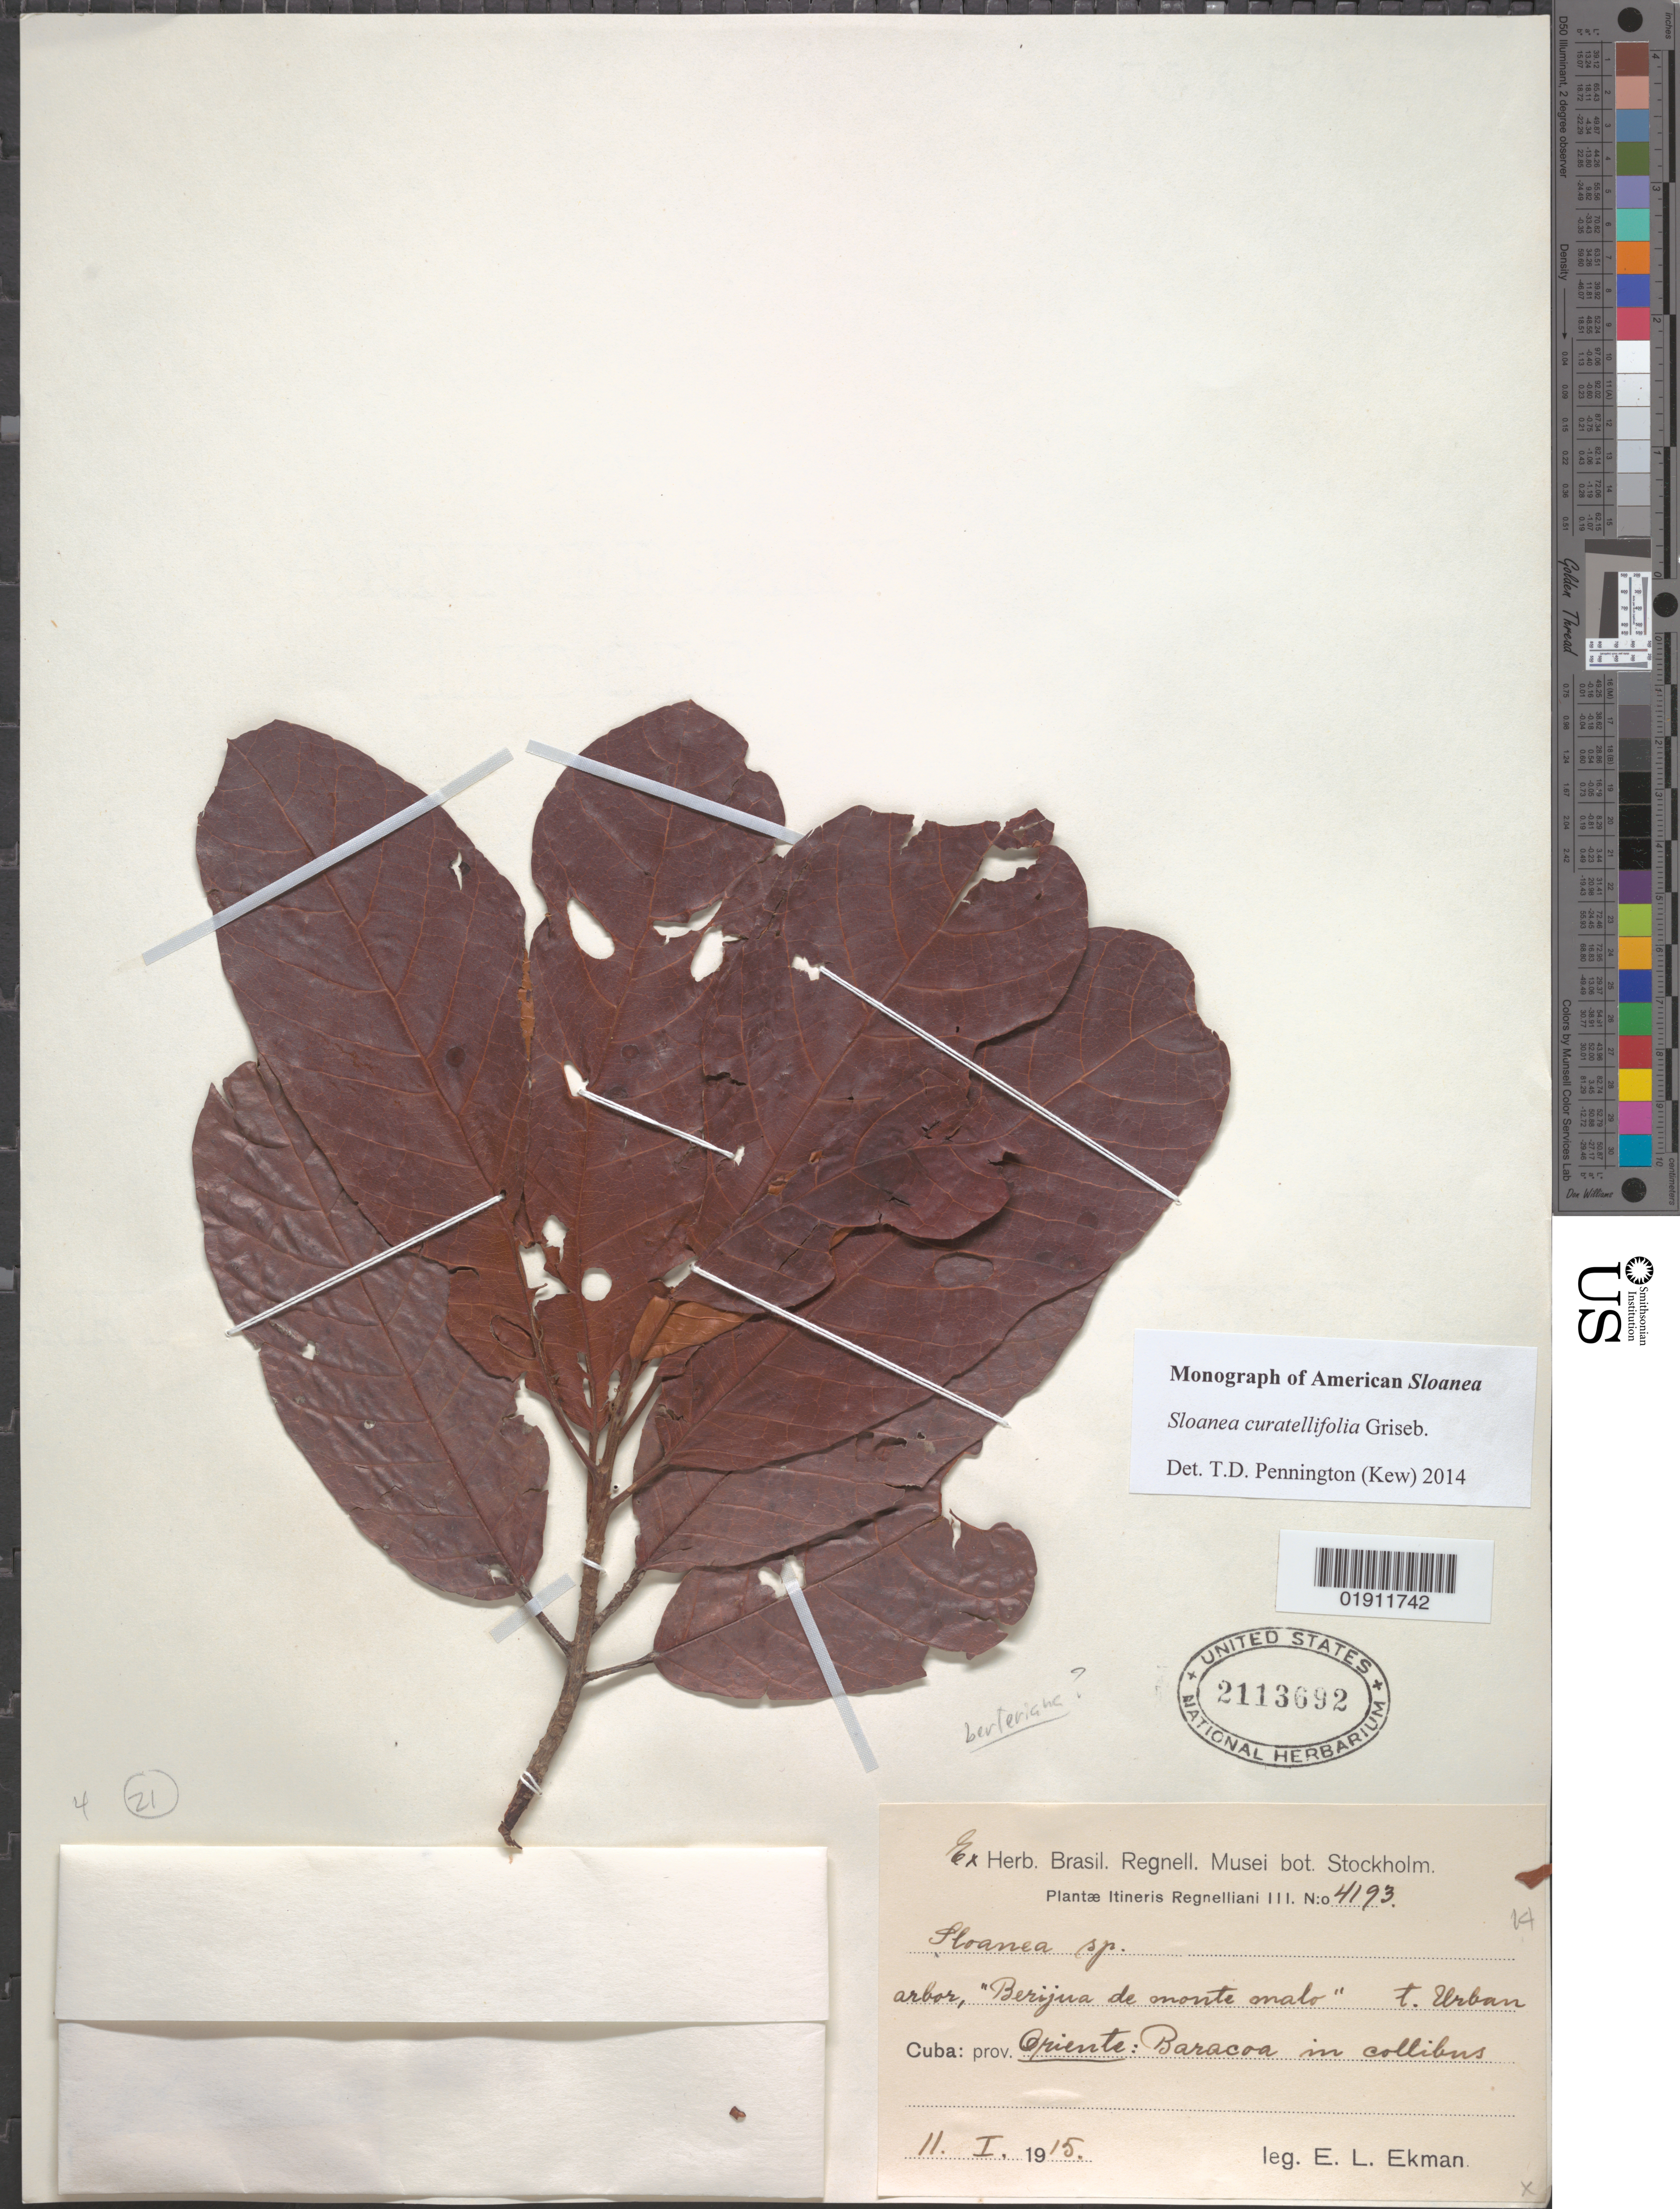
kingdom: Plantae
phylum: Tracheophyta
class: Magnoliopsida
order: Oxalidales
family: Elaeocarpaceae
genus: Sloanea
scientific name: Sloanea curatellifolia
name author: Griseb.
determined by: Pennington, T. D., (K)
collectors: E. L. Ekman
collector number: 4193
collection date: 1915-01-11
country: Cuba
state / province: Guantánamo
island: Cuba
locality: Oriente [Guantánamo]: Baracoa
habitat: In collibus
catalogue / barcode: US 2113692